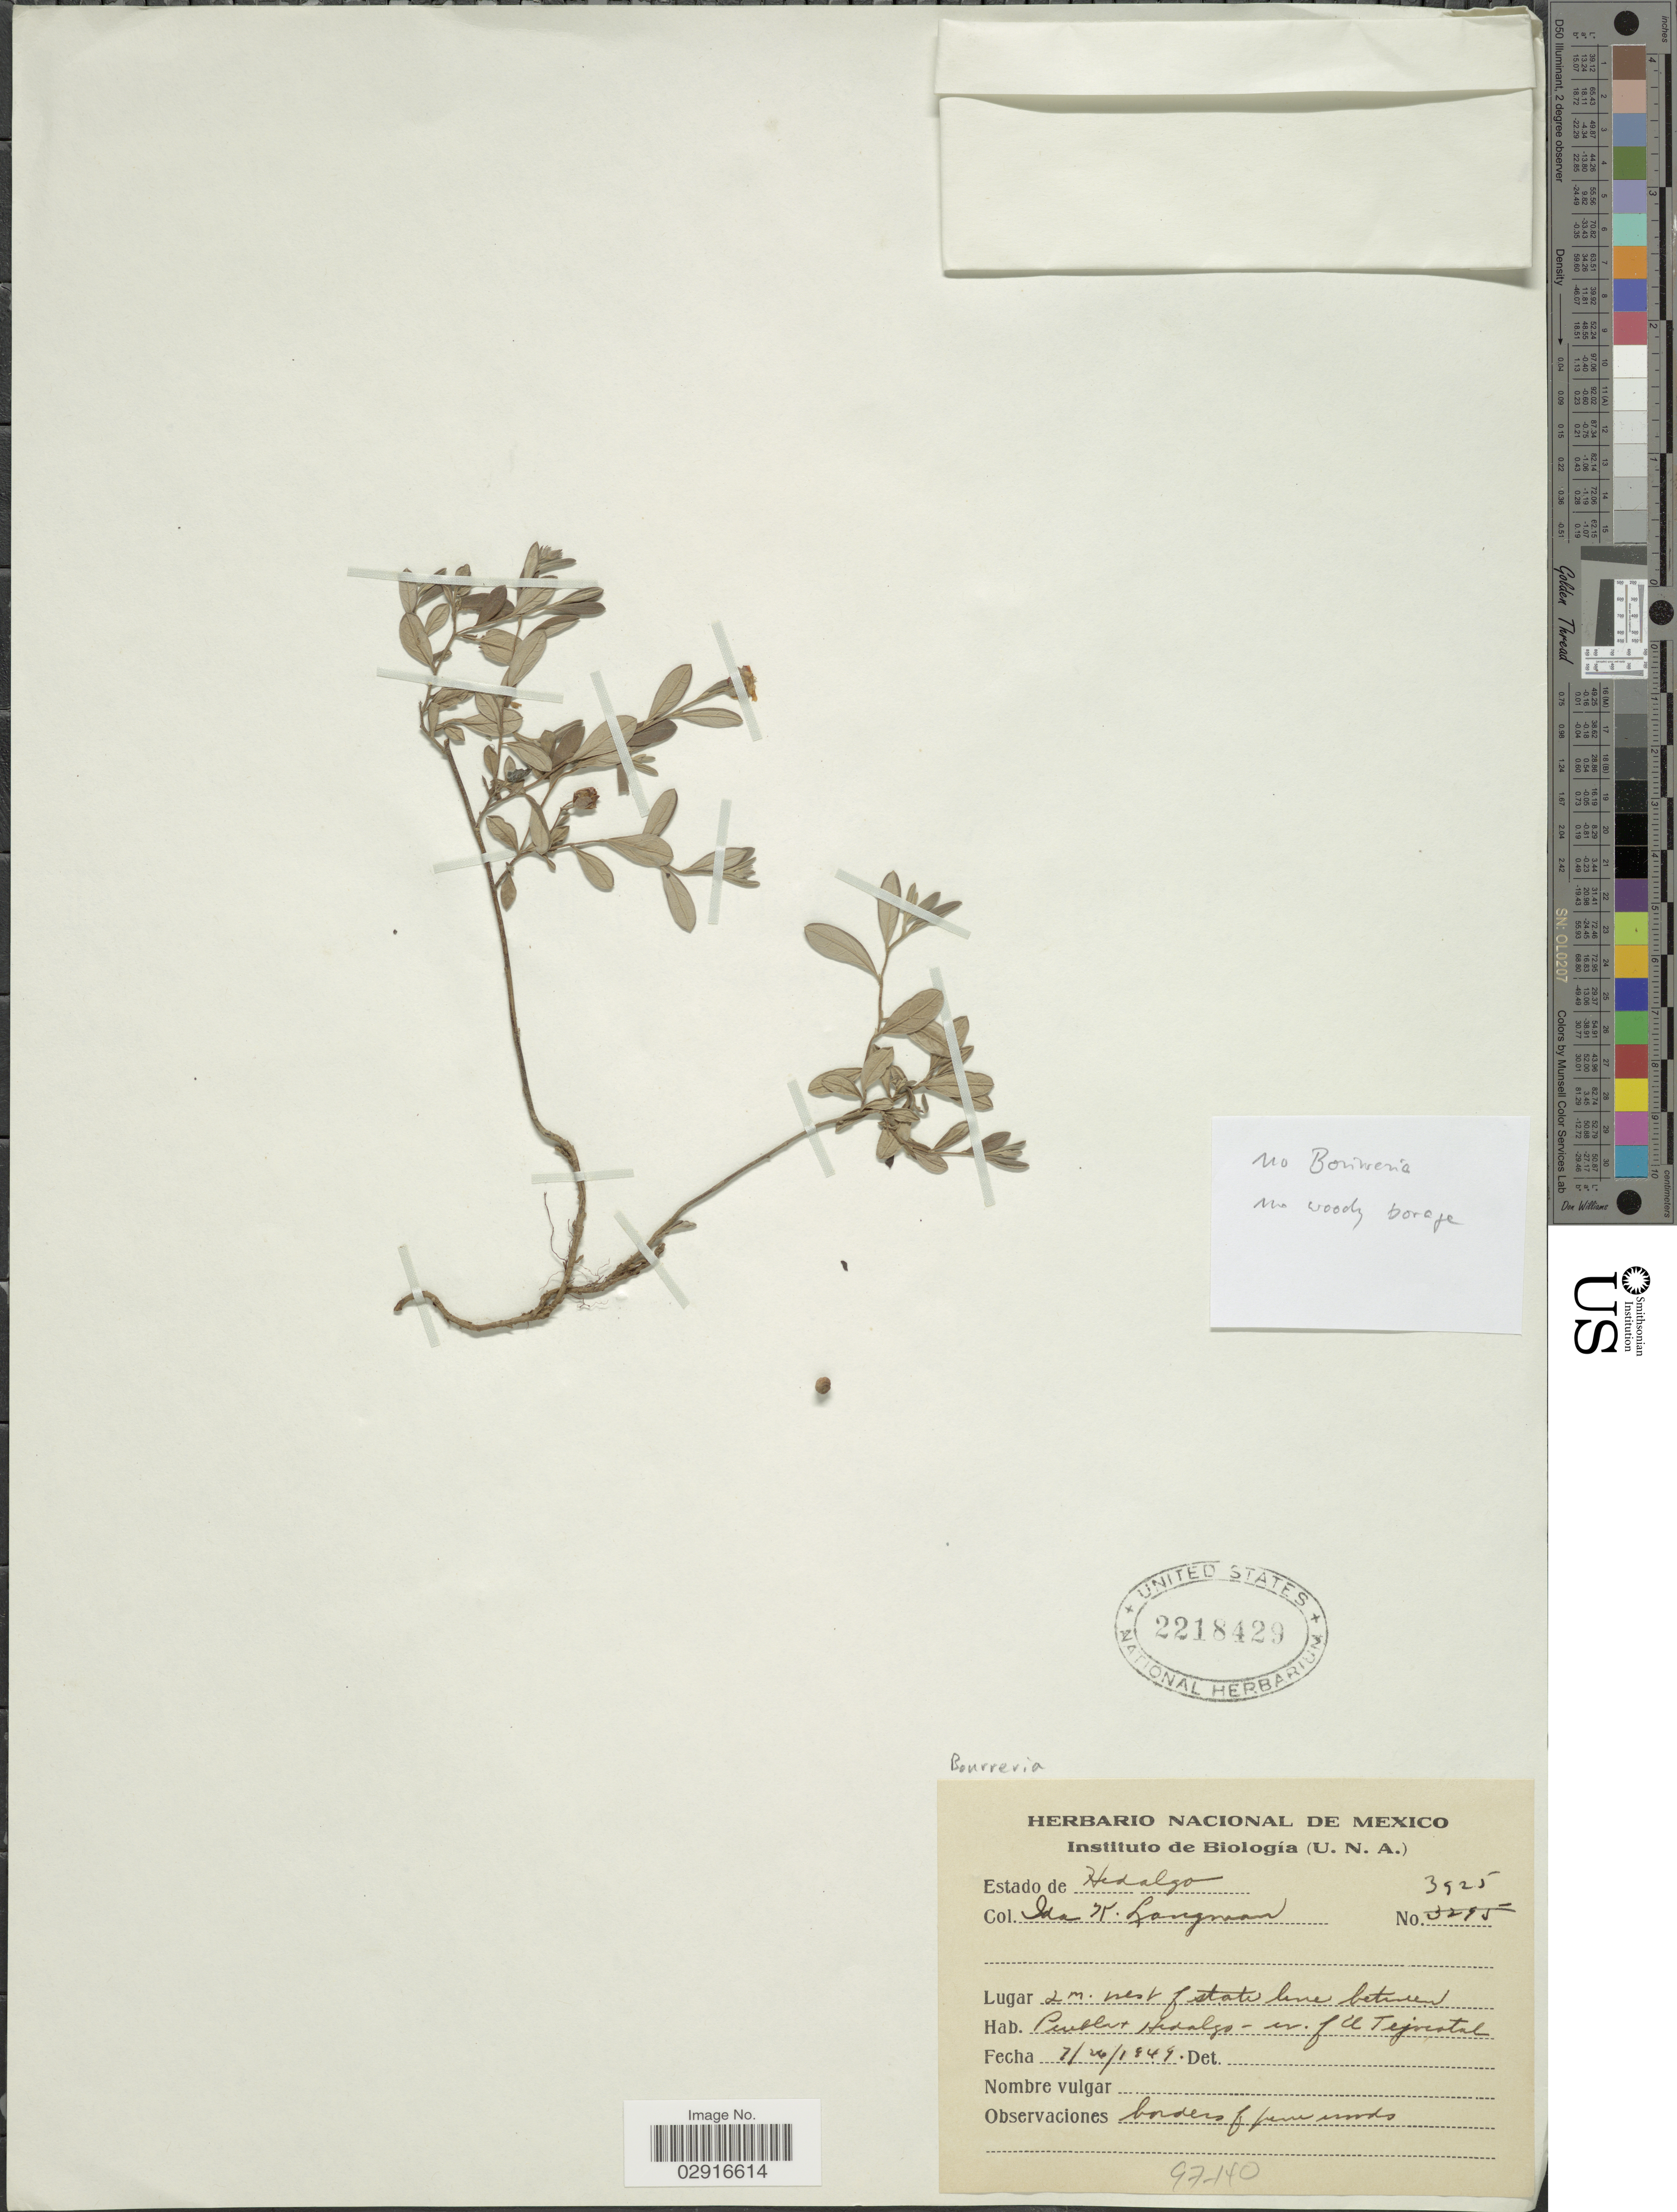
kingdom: Plantae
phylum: Tracheophyta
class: Magnoliopsida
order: Boraginales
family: Boraginaceae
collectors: I. K. Langman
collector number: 3925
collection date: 1849-07-20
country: Mexico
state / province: Hidalgo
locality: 2 m. west of state line between Puebla & Hidalgo - w. of El Tejocotal.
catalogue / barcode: US 2218429